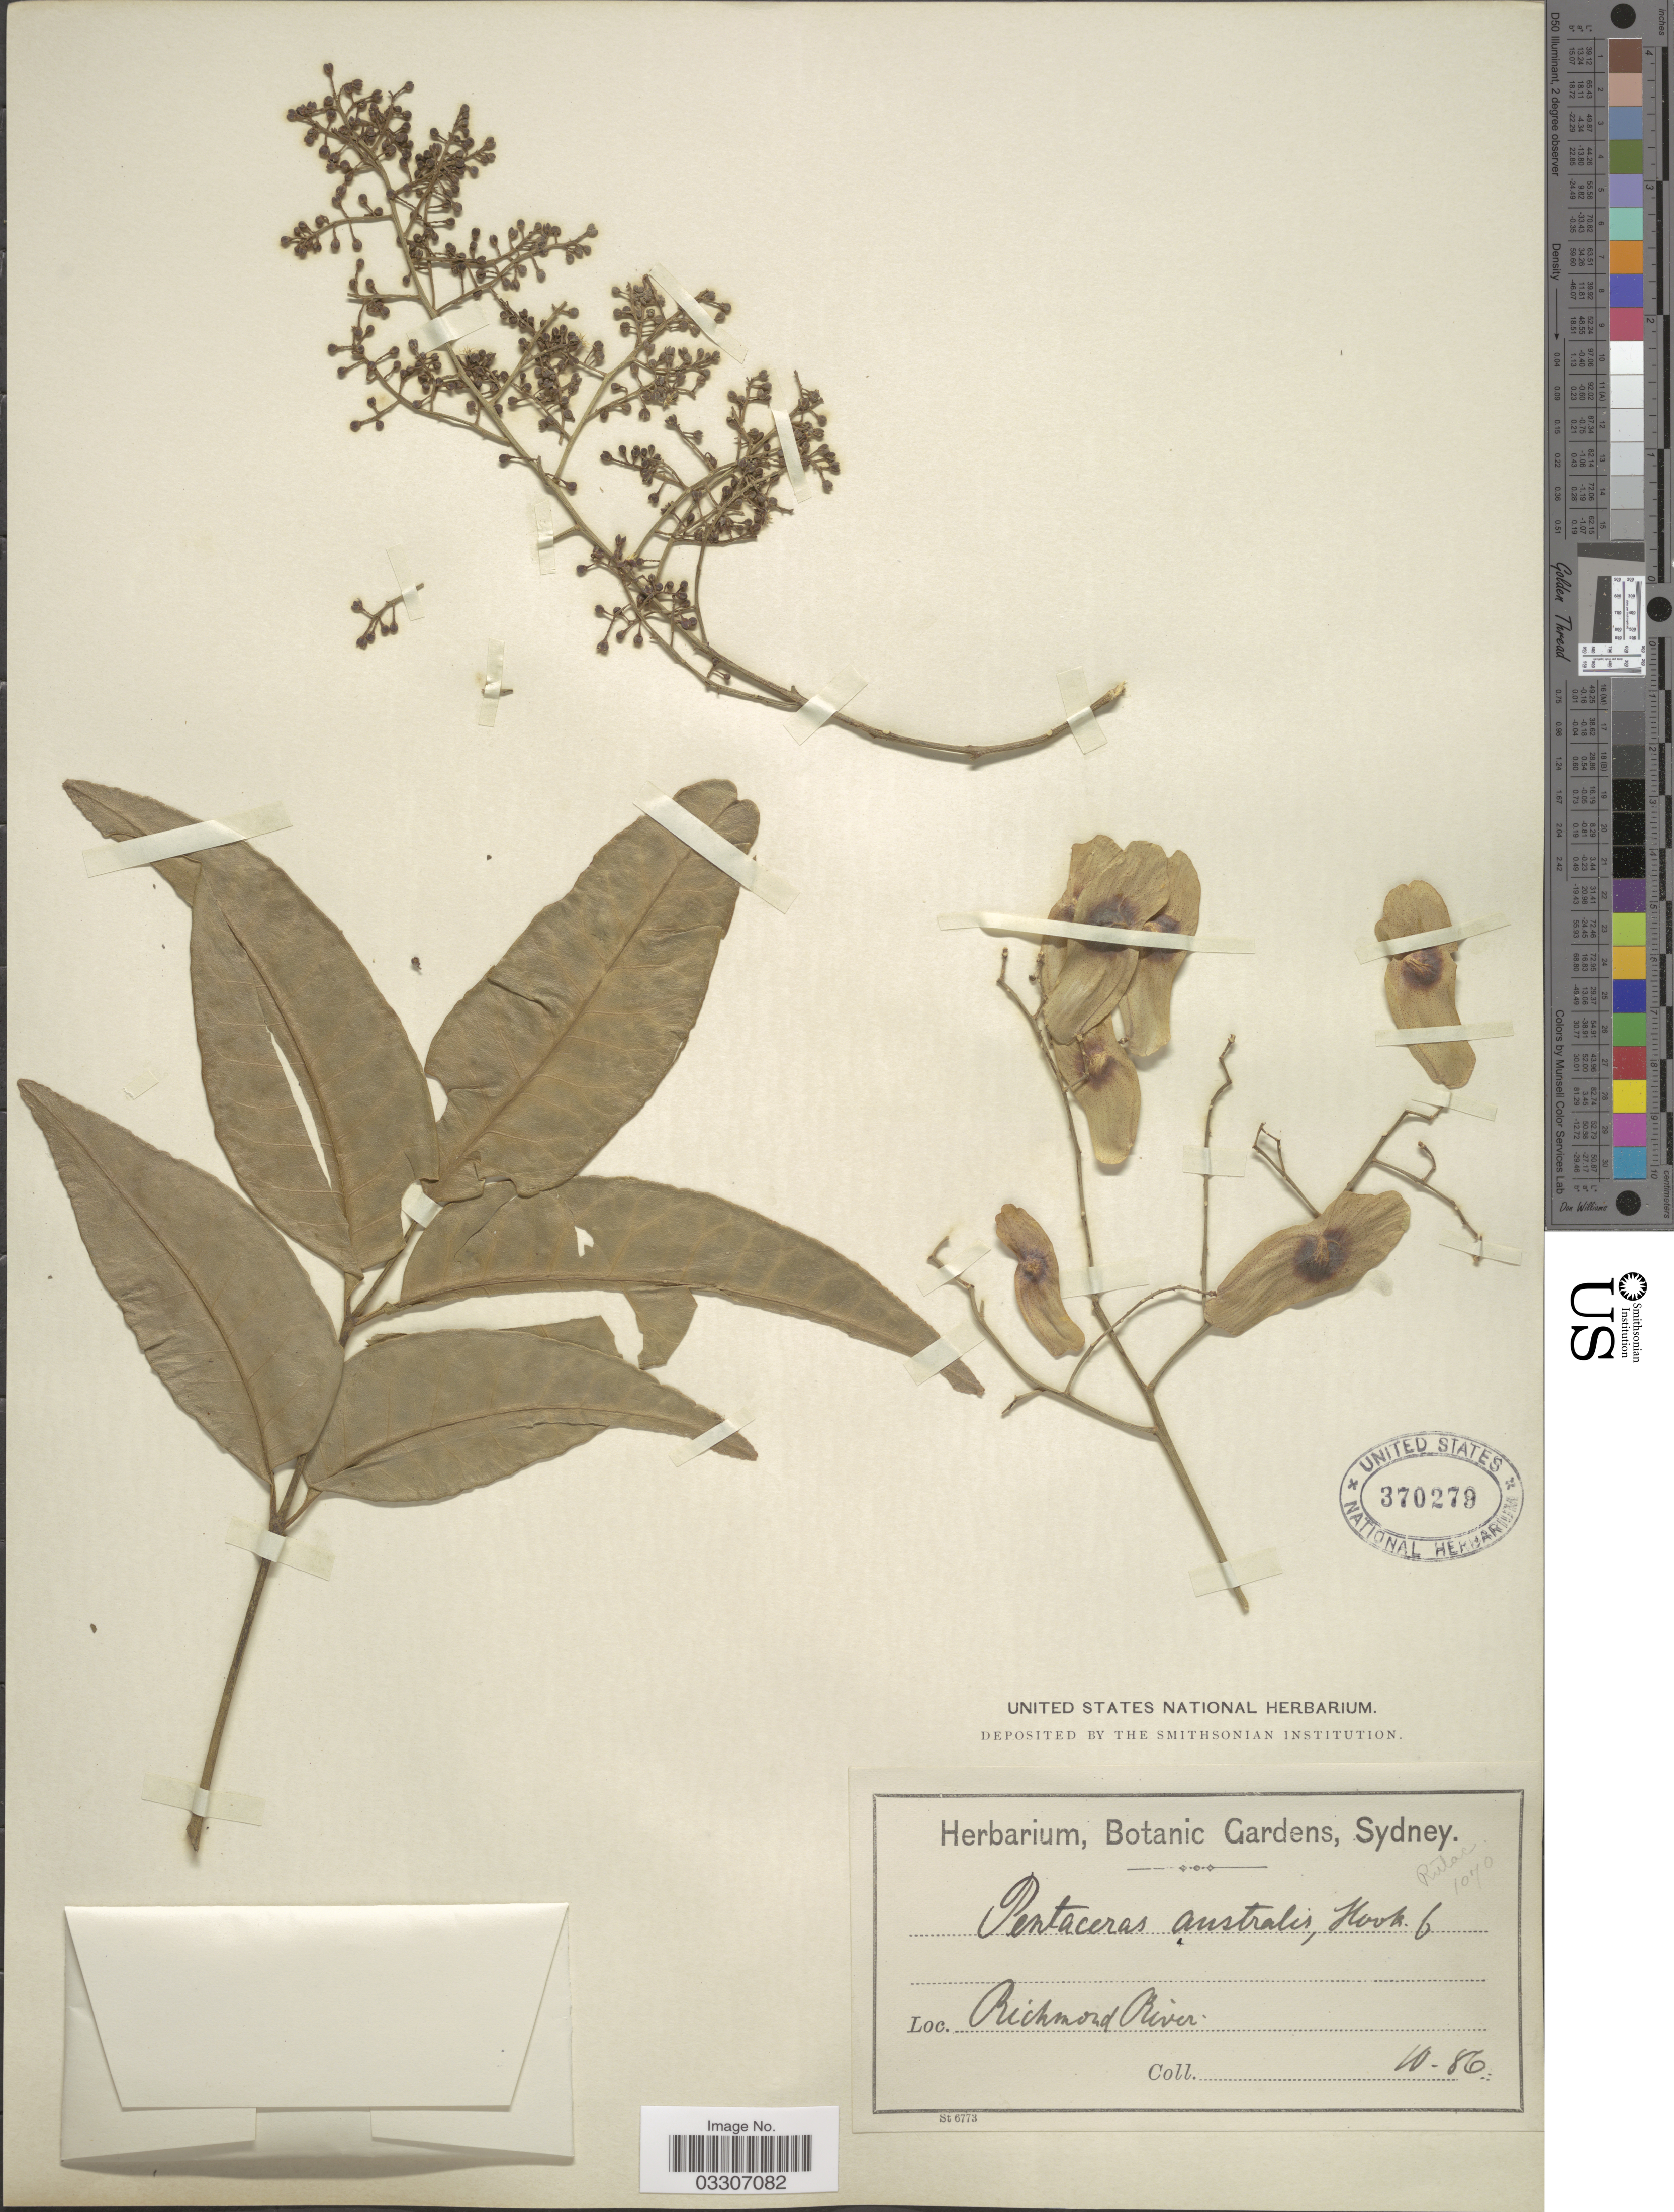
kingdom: Plantae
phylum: Tracheophyta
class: Magnoliopsida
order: Sapindales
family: Rutaceae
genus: Pentaceras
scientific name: Pentaceras australe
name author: (F. Muell.) Benth.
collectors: ex Herb. Bot. Gard. Sydney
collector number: W-86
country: Australia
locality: Richmond River.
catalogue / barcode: US 370279